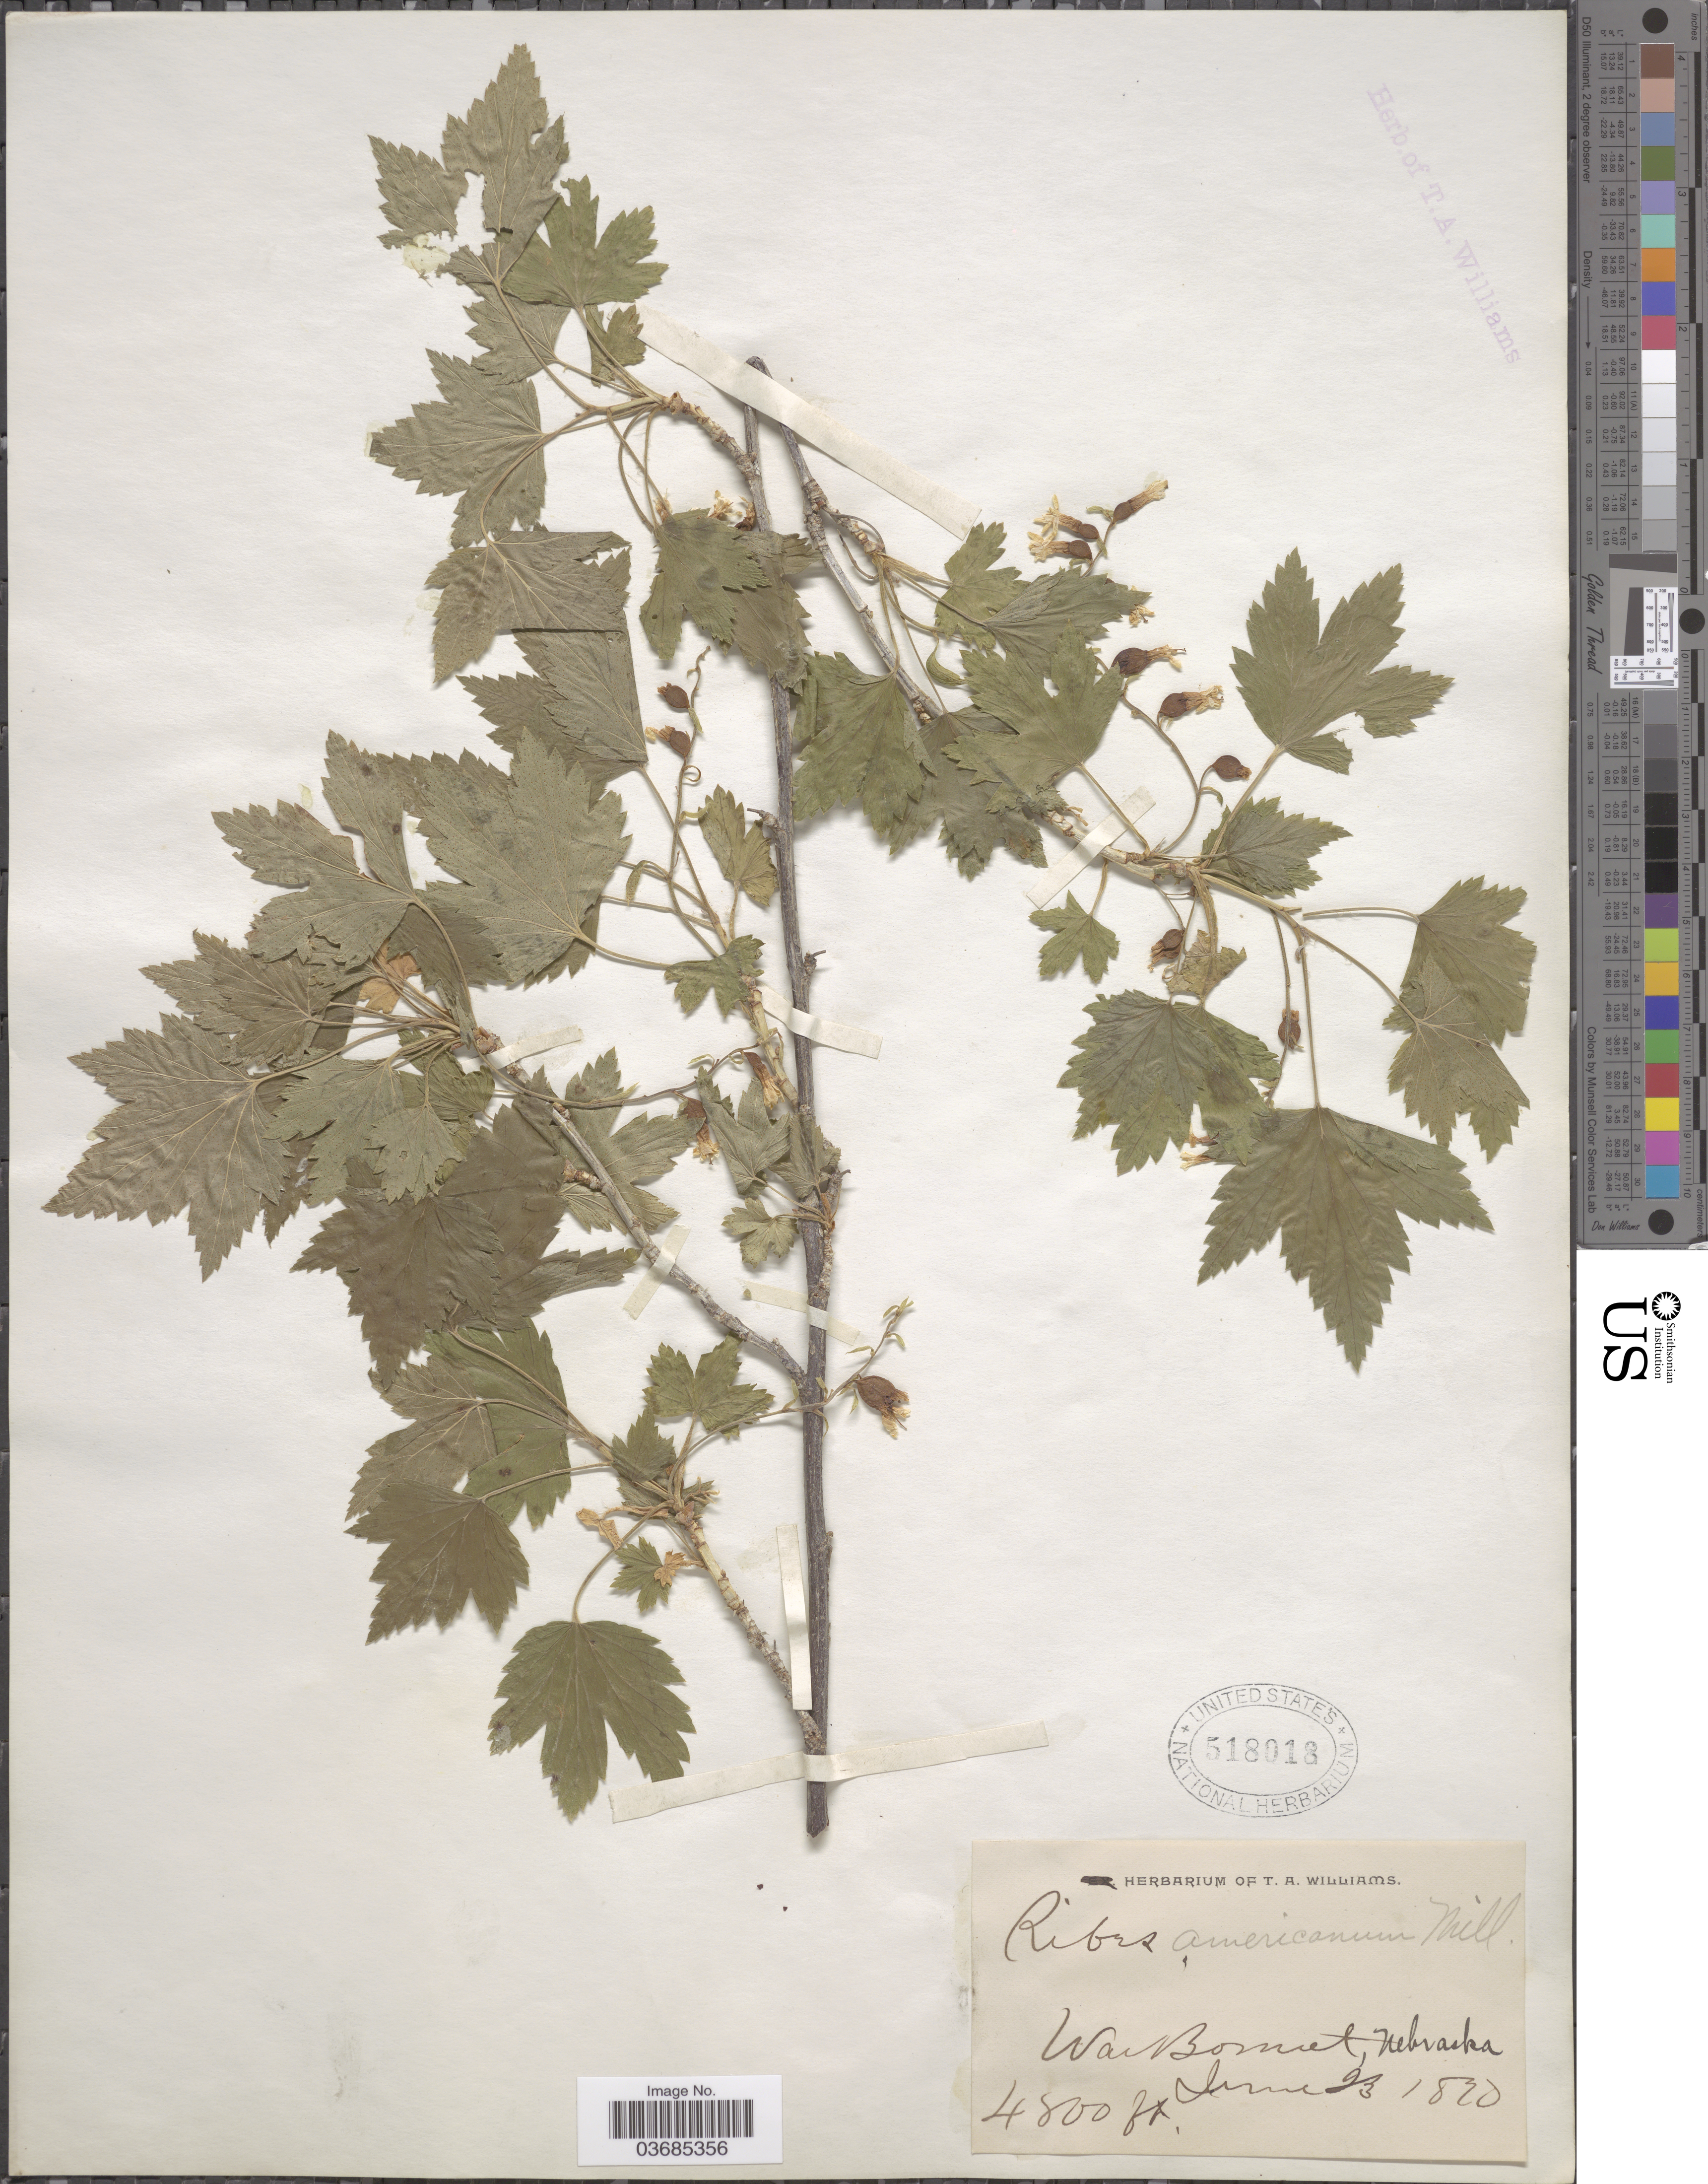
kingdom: Plantae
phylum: Tracheophyta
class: Magnoliopsida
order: Saxifragales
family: Grossulariaceae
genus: Ribes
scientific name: Ribes americanum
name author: Mill.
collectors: ex herb. Thos. A. Williams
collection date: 1820-06-23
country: United States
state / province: Nebraska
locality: War Bonnet.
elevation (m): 1463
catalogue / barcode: US 518018